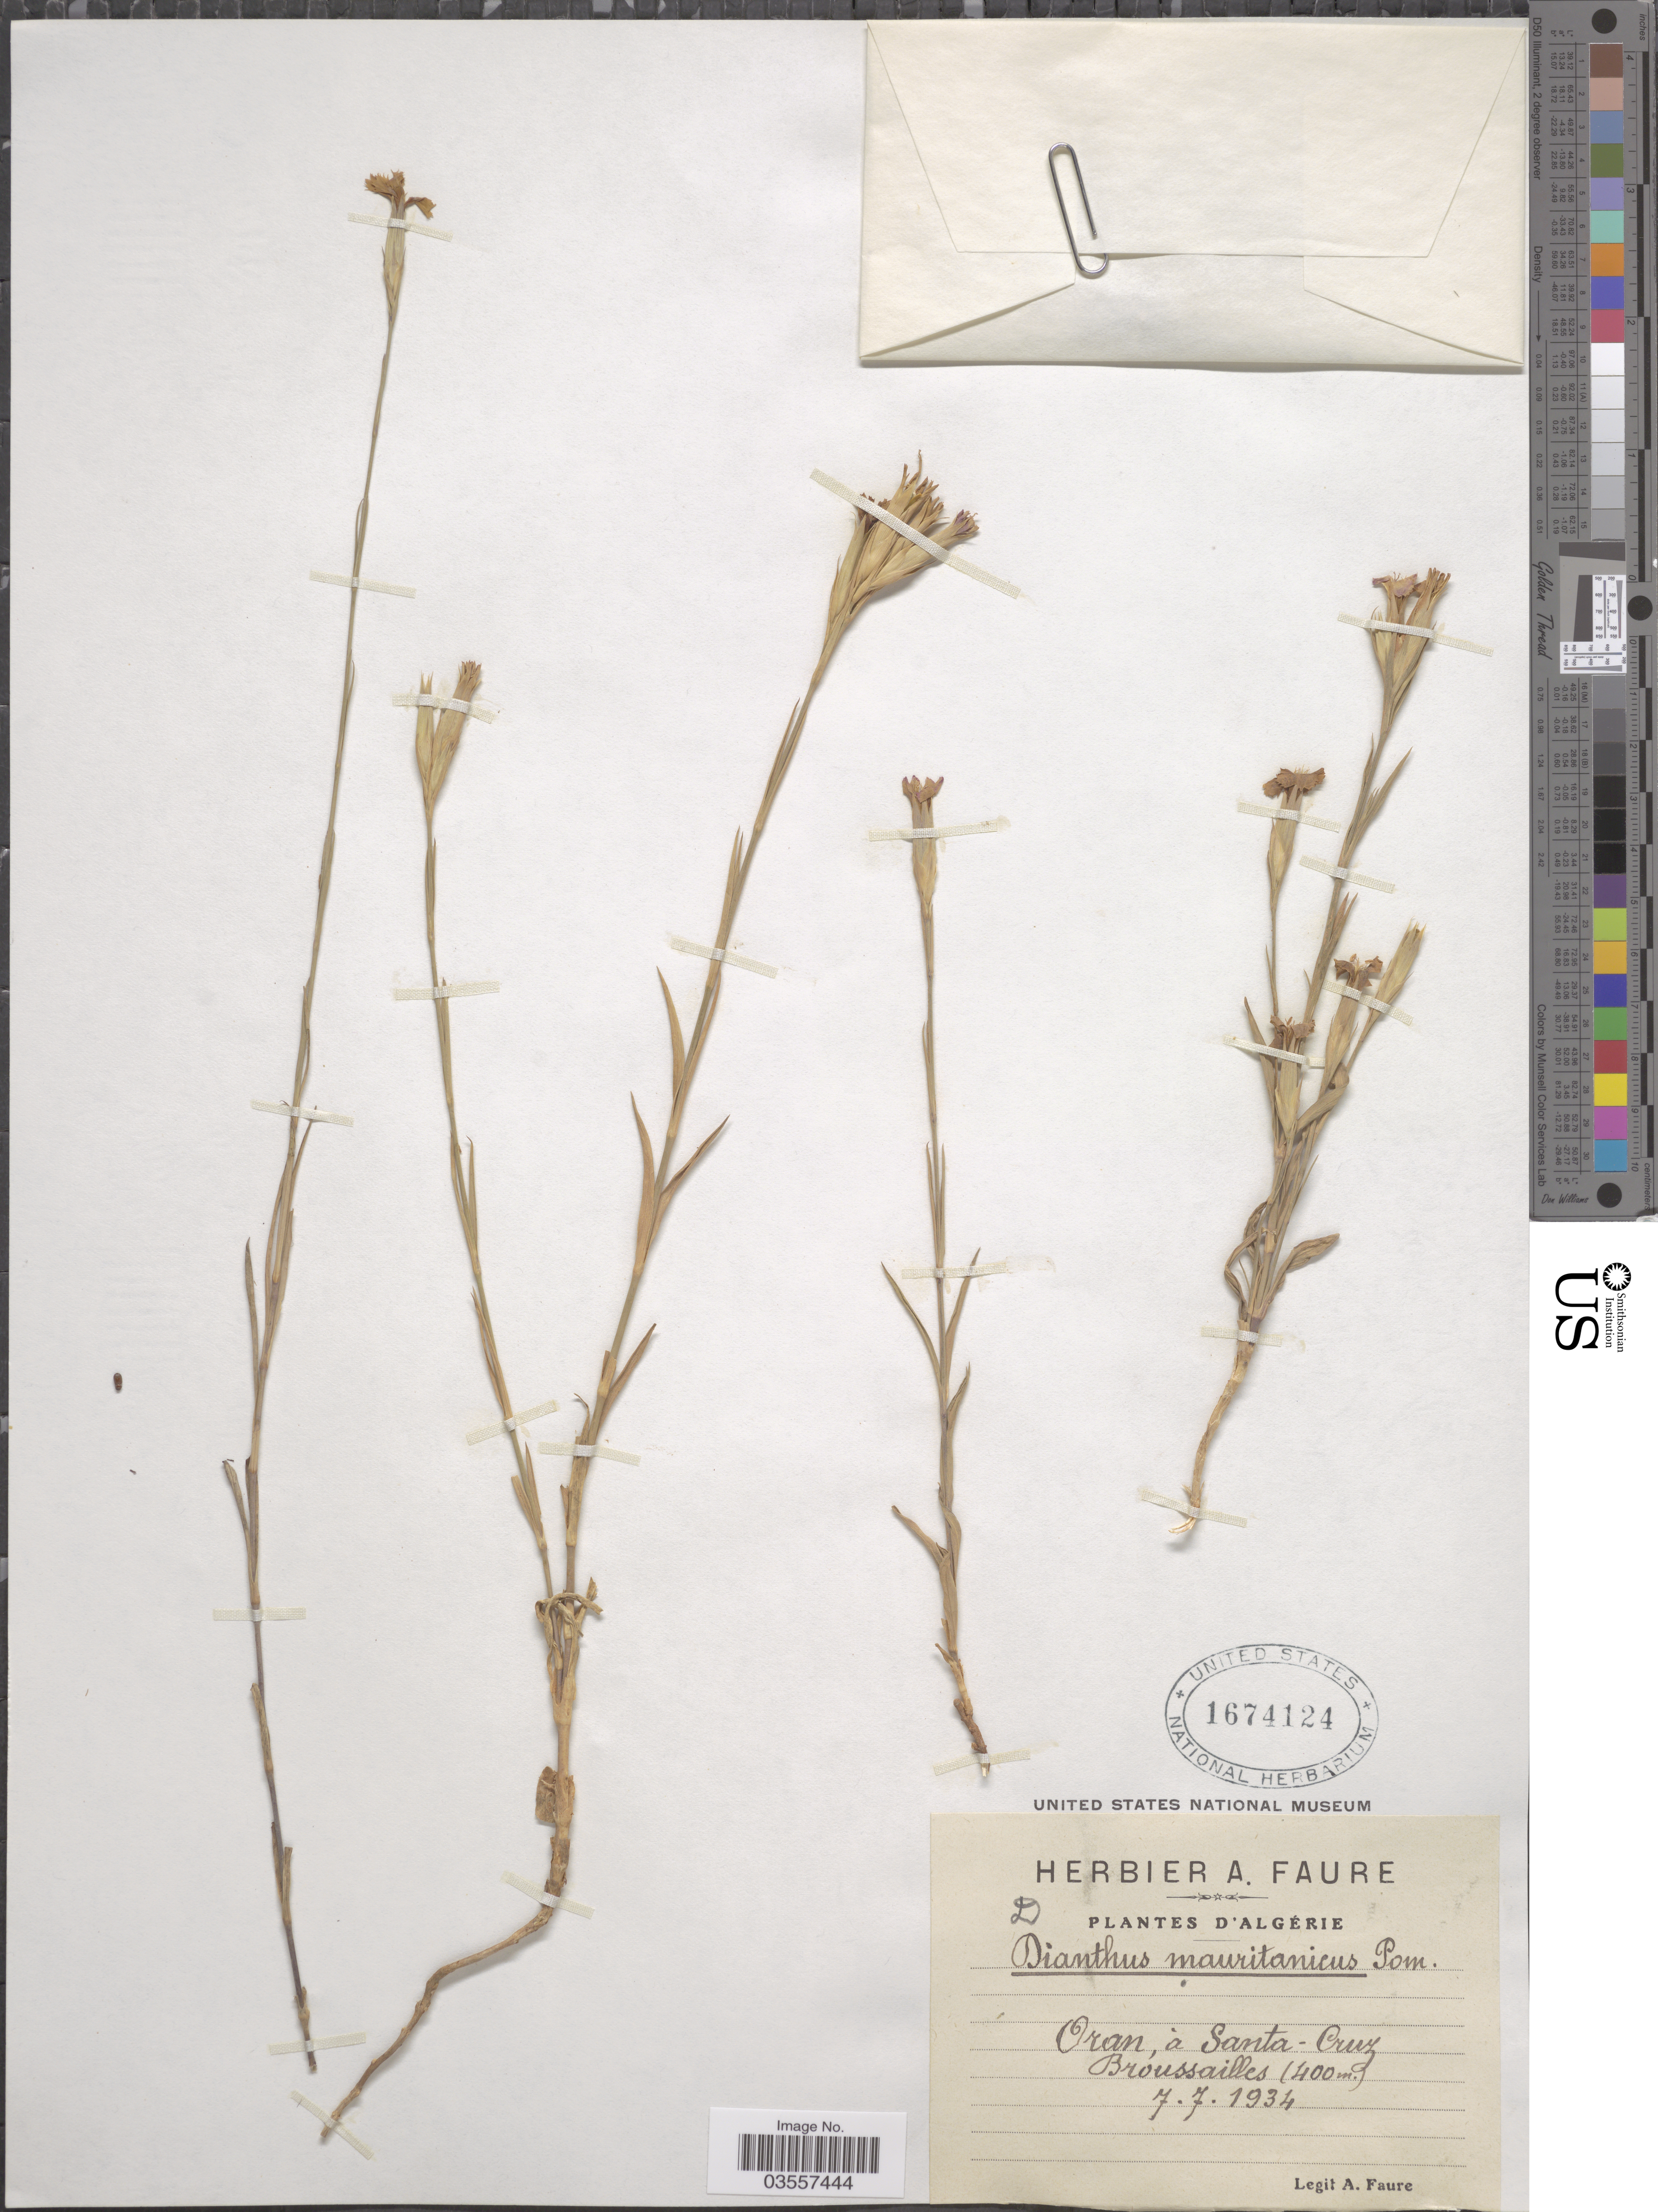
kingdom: Plantae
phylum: Tracheophyta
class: Magnoliopsida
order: Caryophyllales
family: Caryophyllaceae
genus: Dianthus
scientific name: Dianthus mauritanicus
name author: Pomel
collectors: A. Faure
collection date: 1934-07-07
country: Algeria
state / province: Oran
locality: À Santa-Cruz. Broussailles.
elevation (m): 400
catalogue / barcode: US 1674124